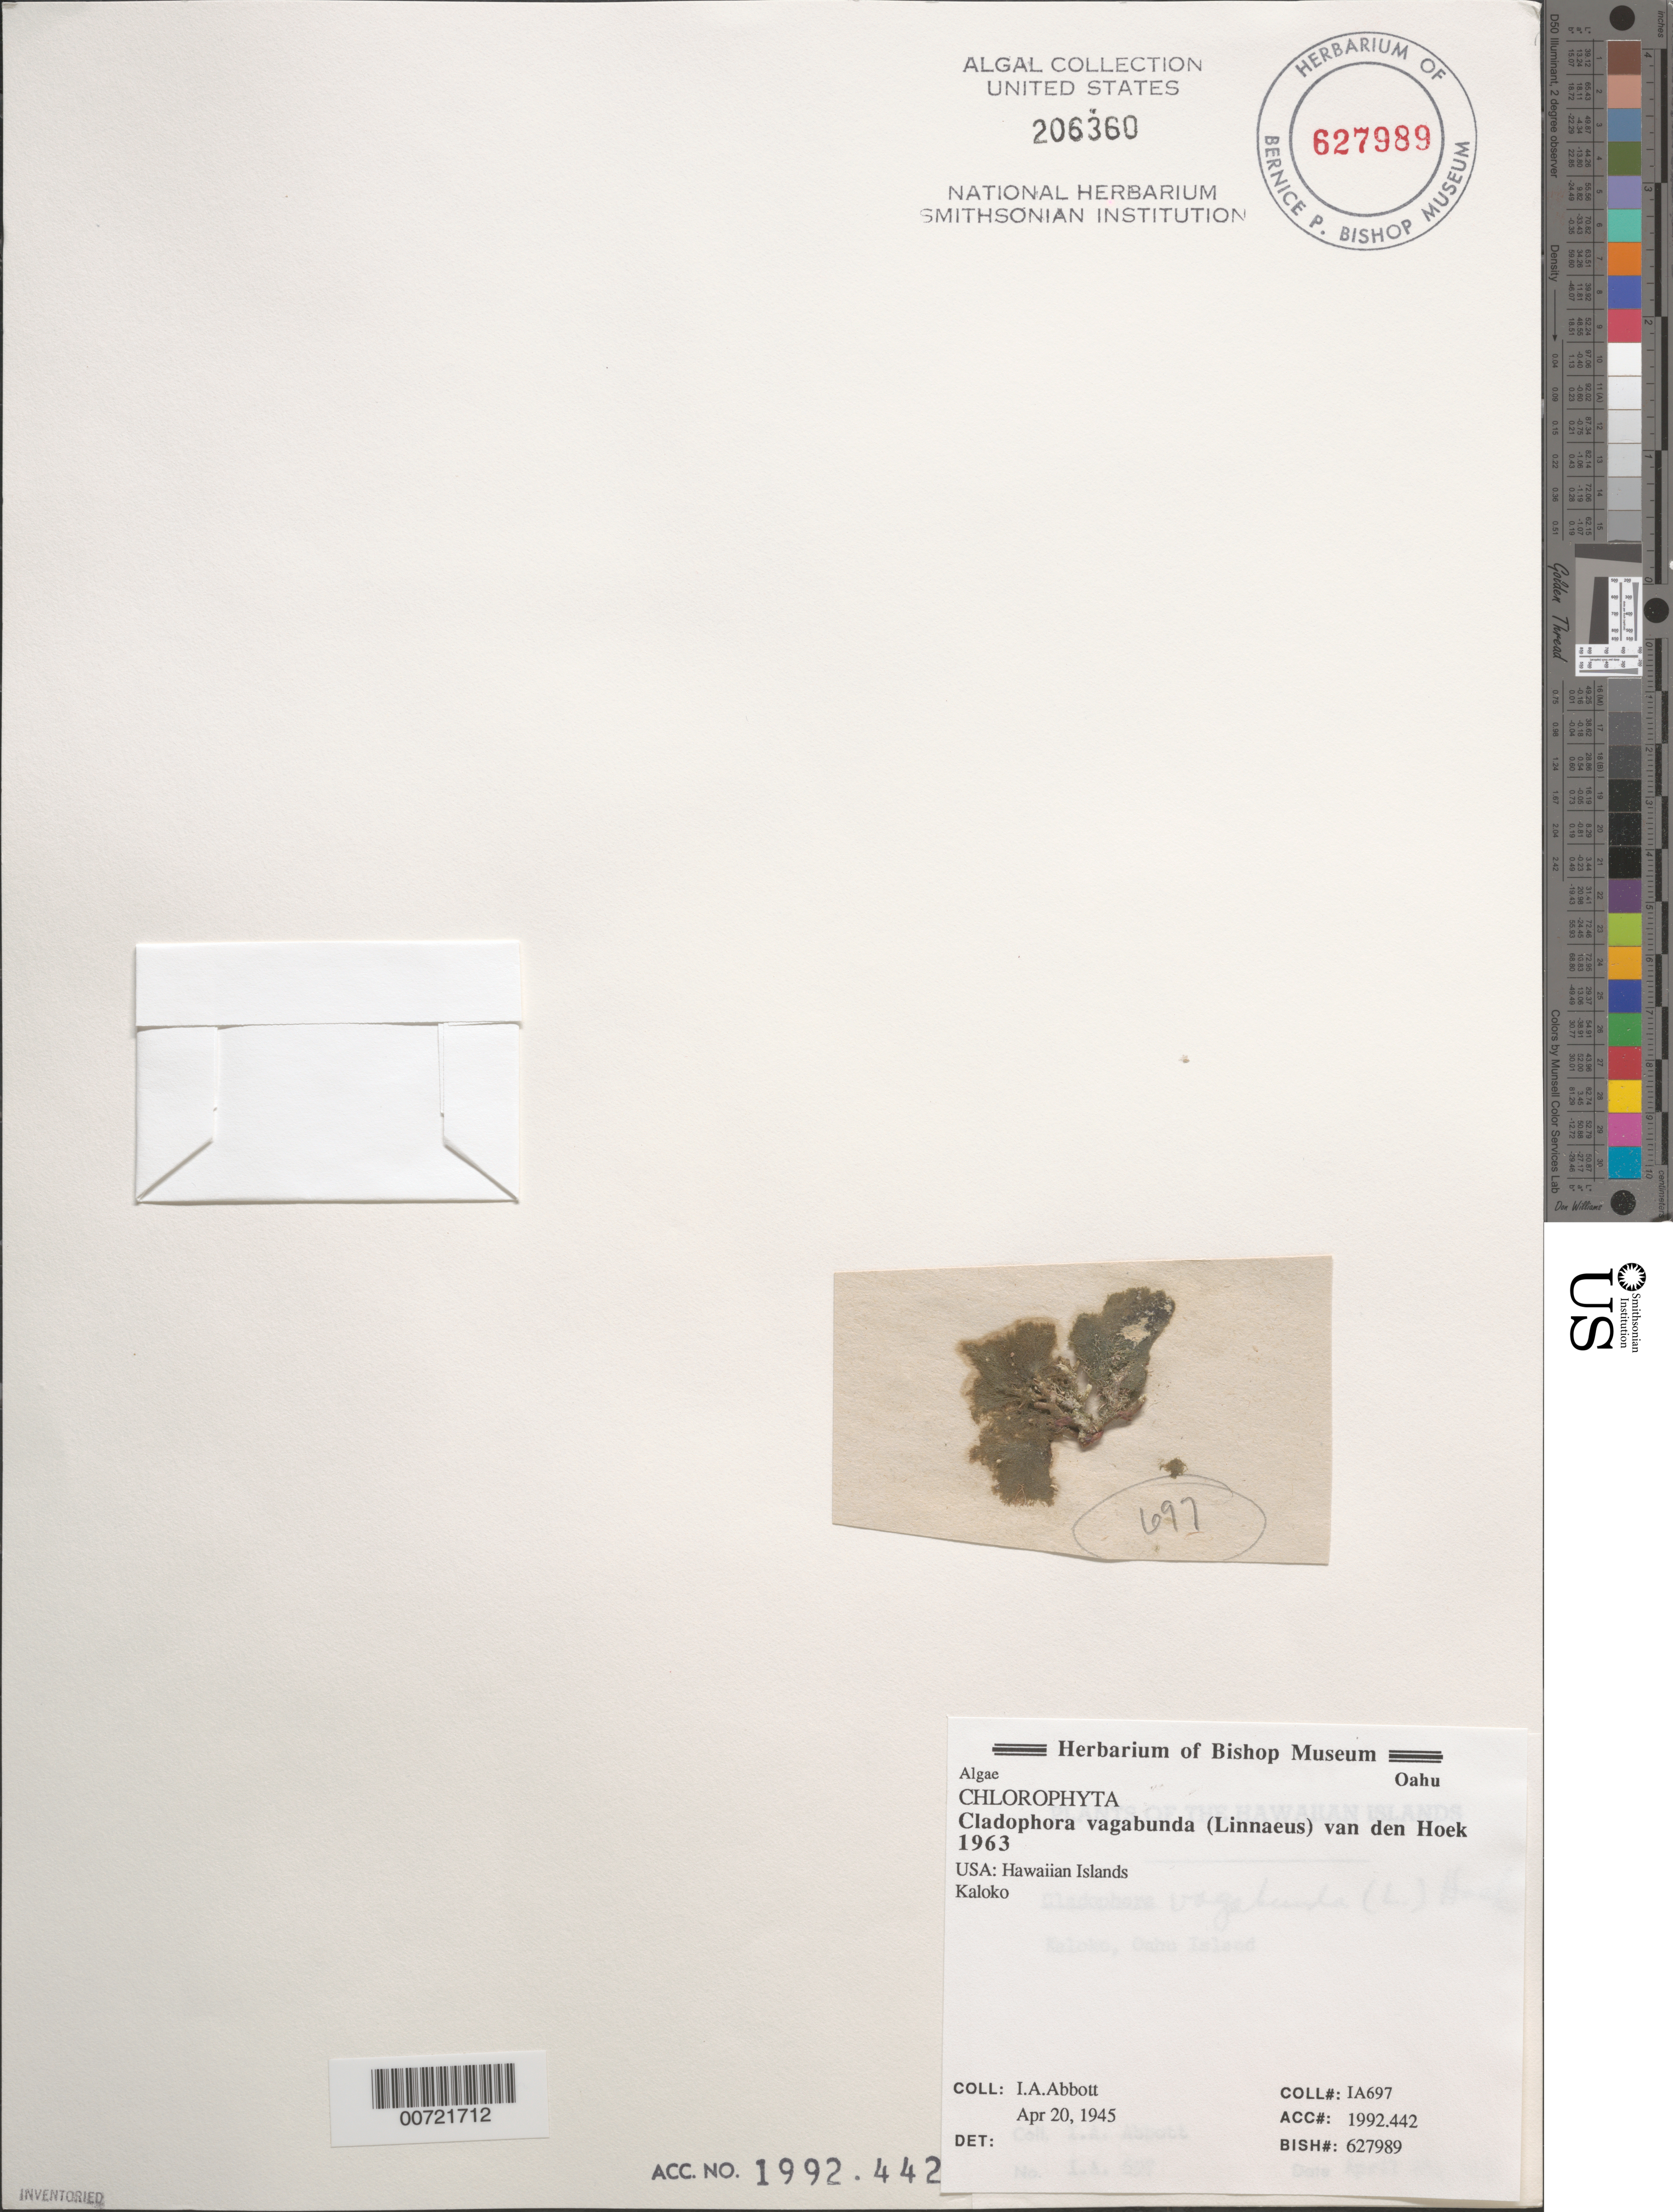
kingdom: Plantae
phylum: Chlorophyta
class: Ulvophyceae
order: Cladophorales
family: Cladophoraceae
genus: Cladophora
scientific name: Cladophora vagabunda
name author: (L.) C. Hoek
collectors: I. A. Abbott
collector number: IAA 697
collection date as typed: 20 Apr 1945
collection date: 1945-04-20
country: United States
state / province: Hawaii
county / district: Honolulu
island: Oahu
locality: Kaloko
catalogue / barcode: US 206360